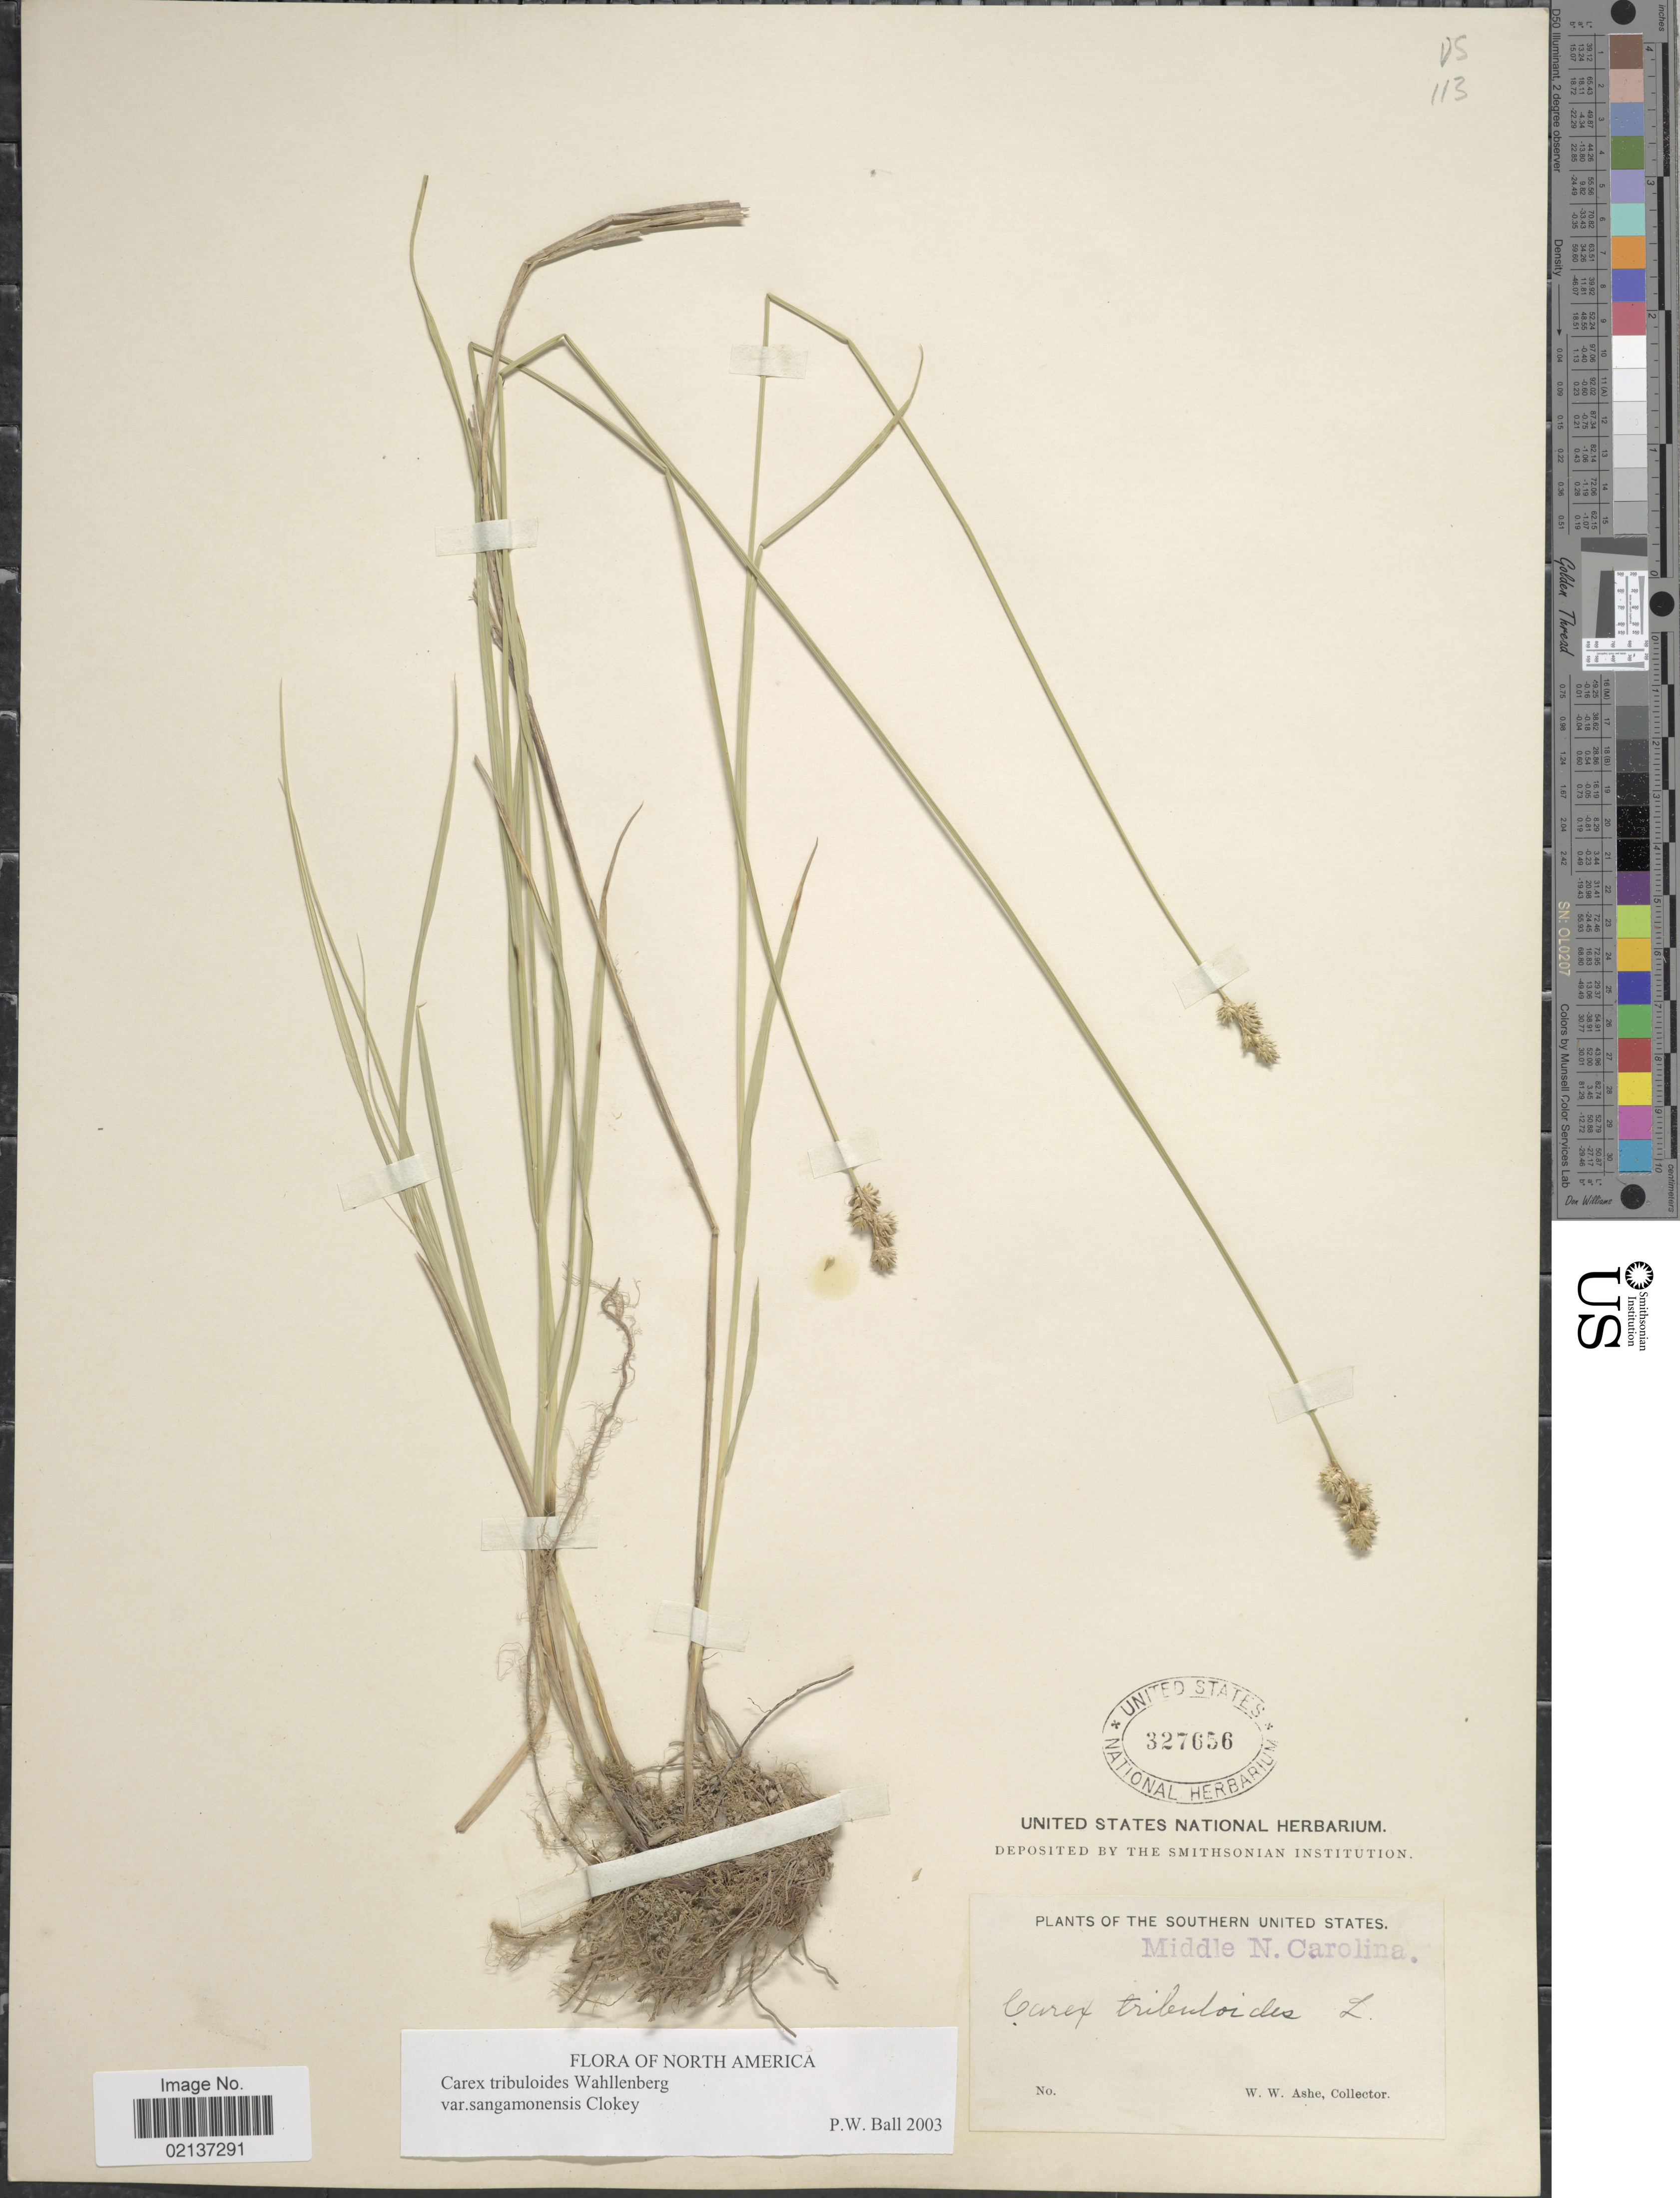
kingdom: Plantae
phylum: Tracheophyta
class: Liliopsida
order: Poales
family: Cyperaceae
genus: Carex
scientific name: Carex tribuloides var. sangamonensis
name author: Clokey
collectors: W. W. Ashe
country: United States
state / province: North Carolina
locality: Southern United States, Middle N. Carolina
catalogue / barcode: US 327656